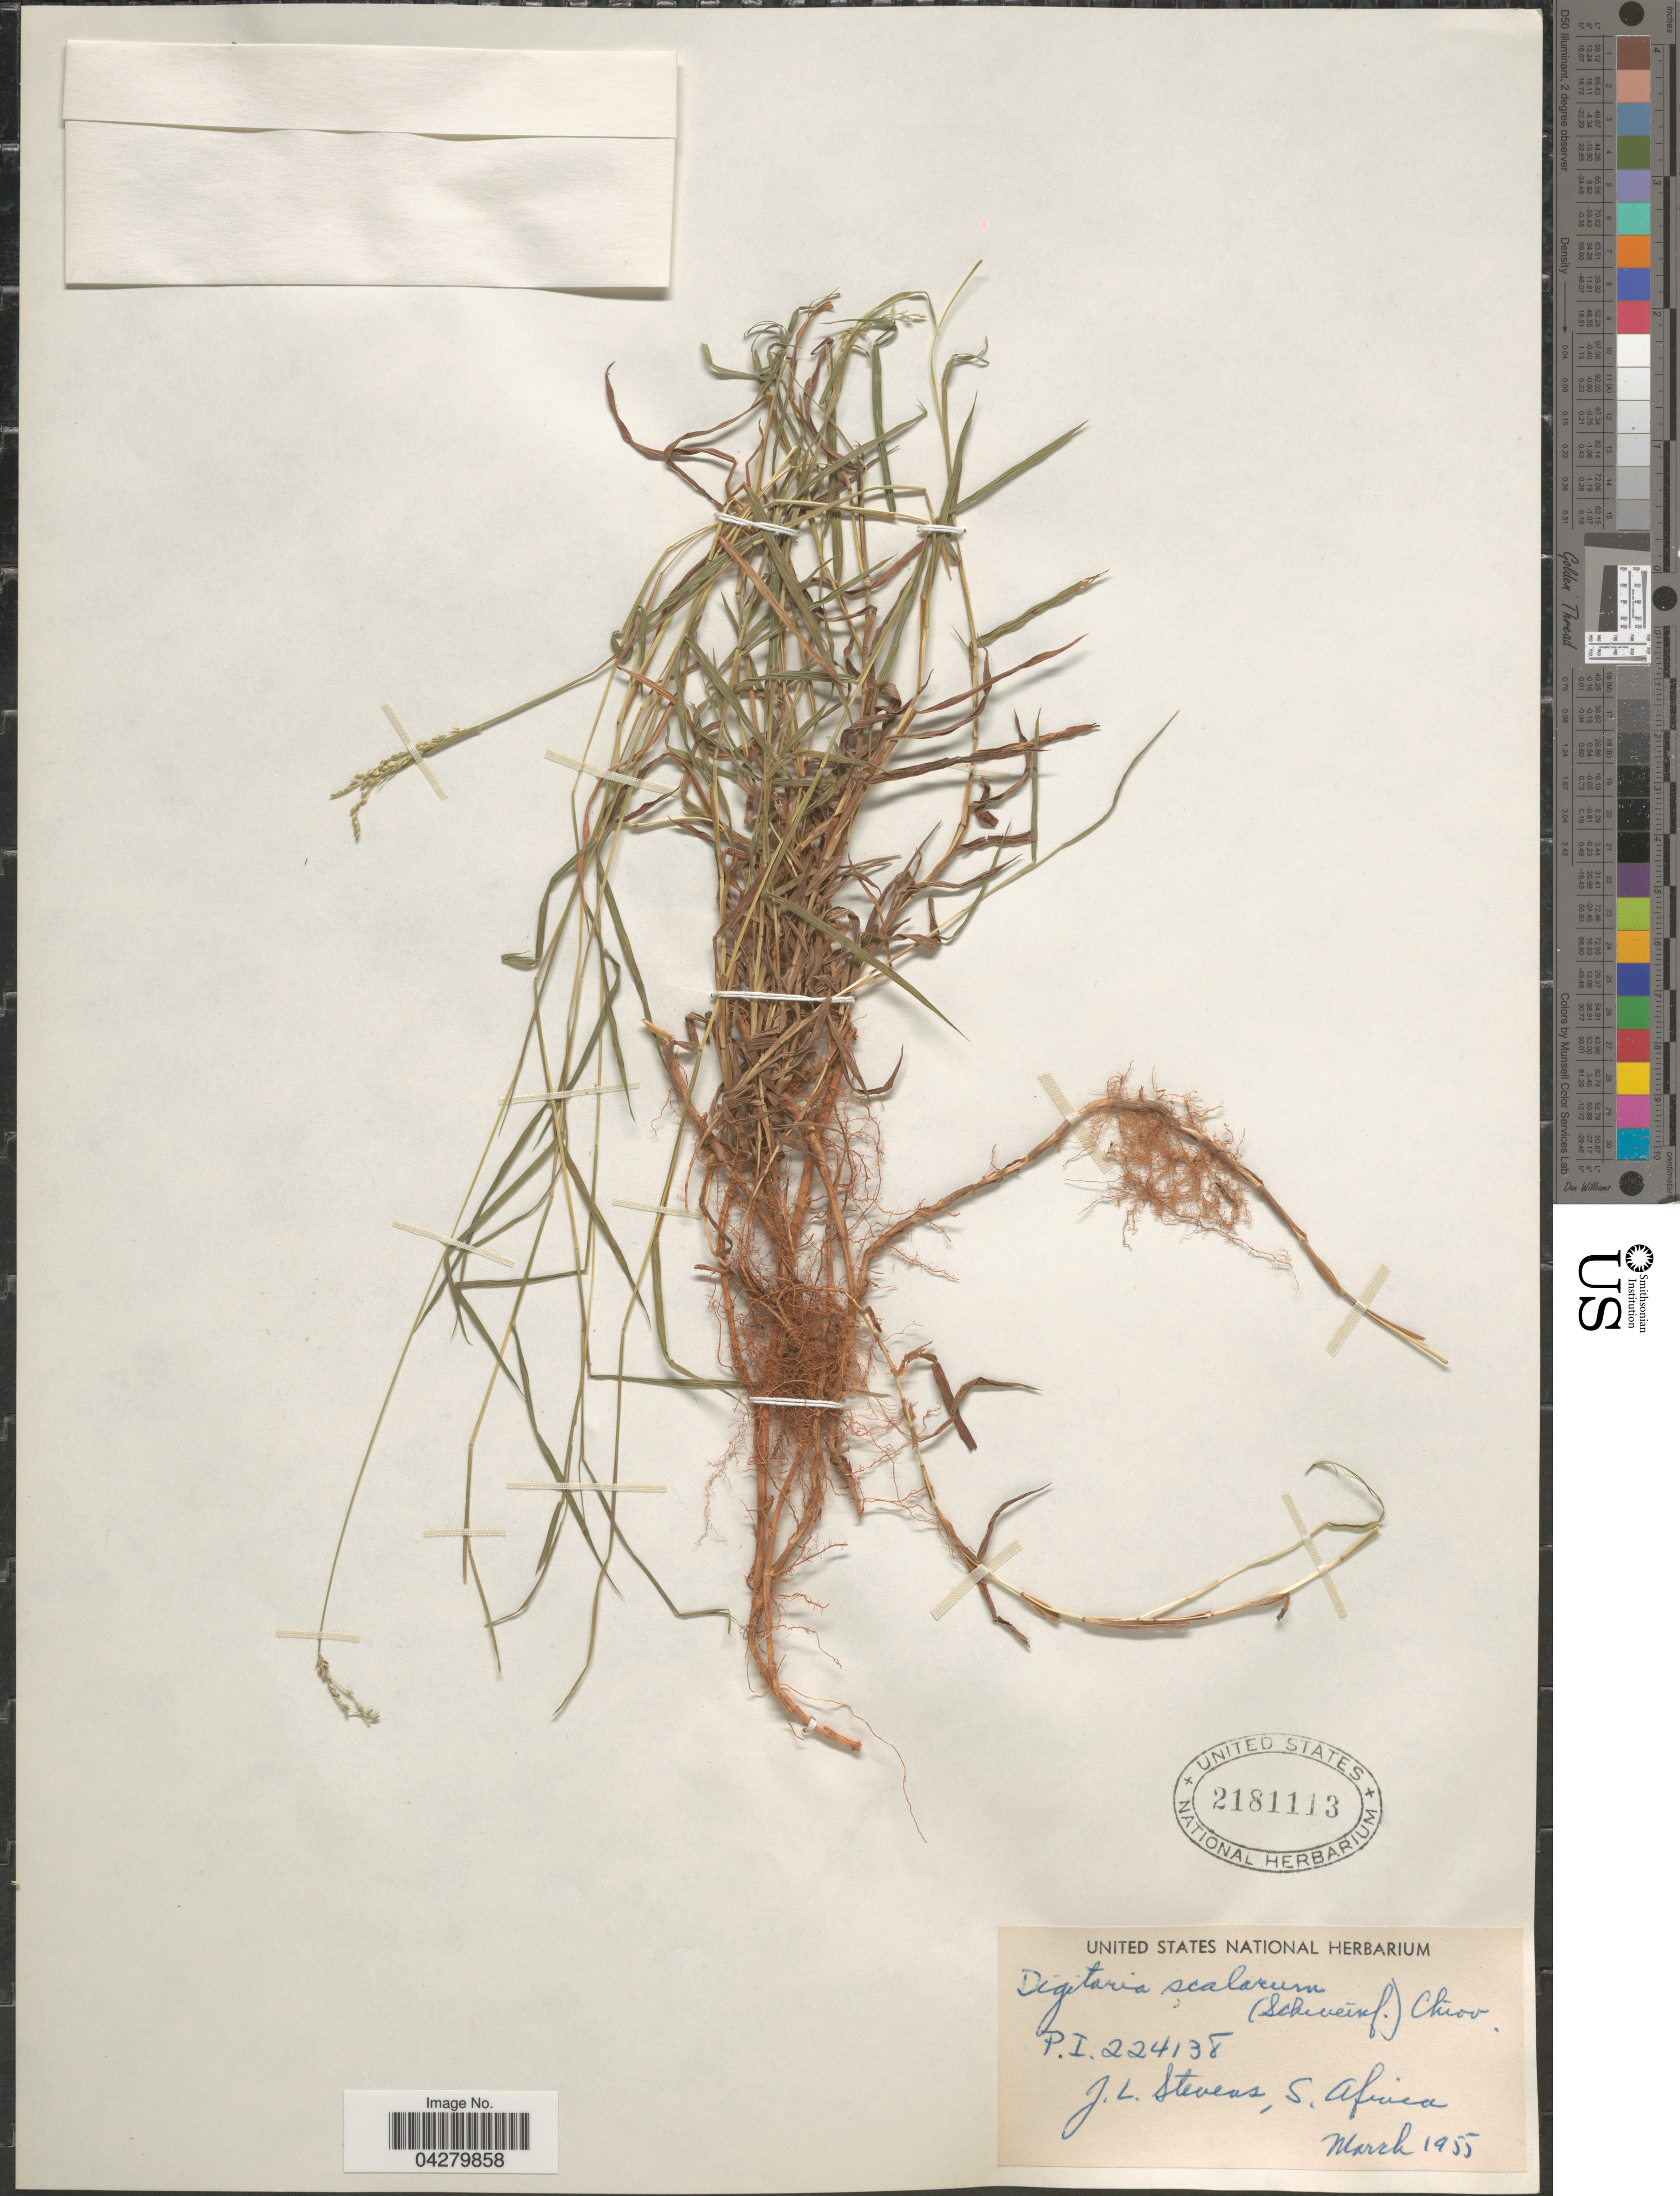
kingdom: Plantae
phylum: Tracheophyta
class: Liliopsida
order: Poales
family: Poaceae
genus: Digitaria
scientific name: Digitaria abyssinica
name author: (Hochst. ex Rich.) Stapf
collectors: J. Stevens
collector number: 224138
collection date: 1955-03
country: South Africa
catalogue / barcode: US 2181113